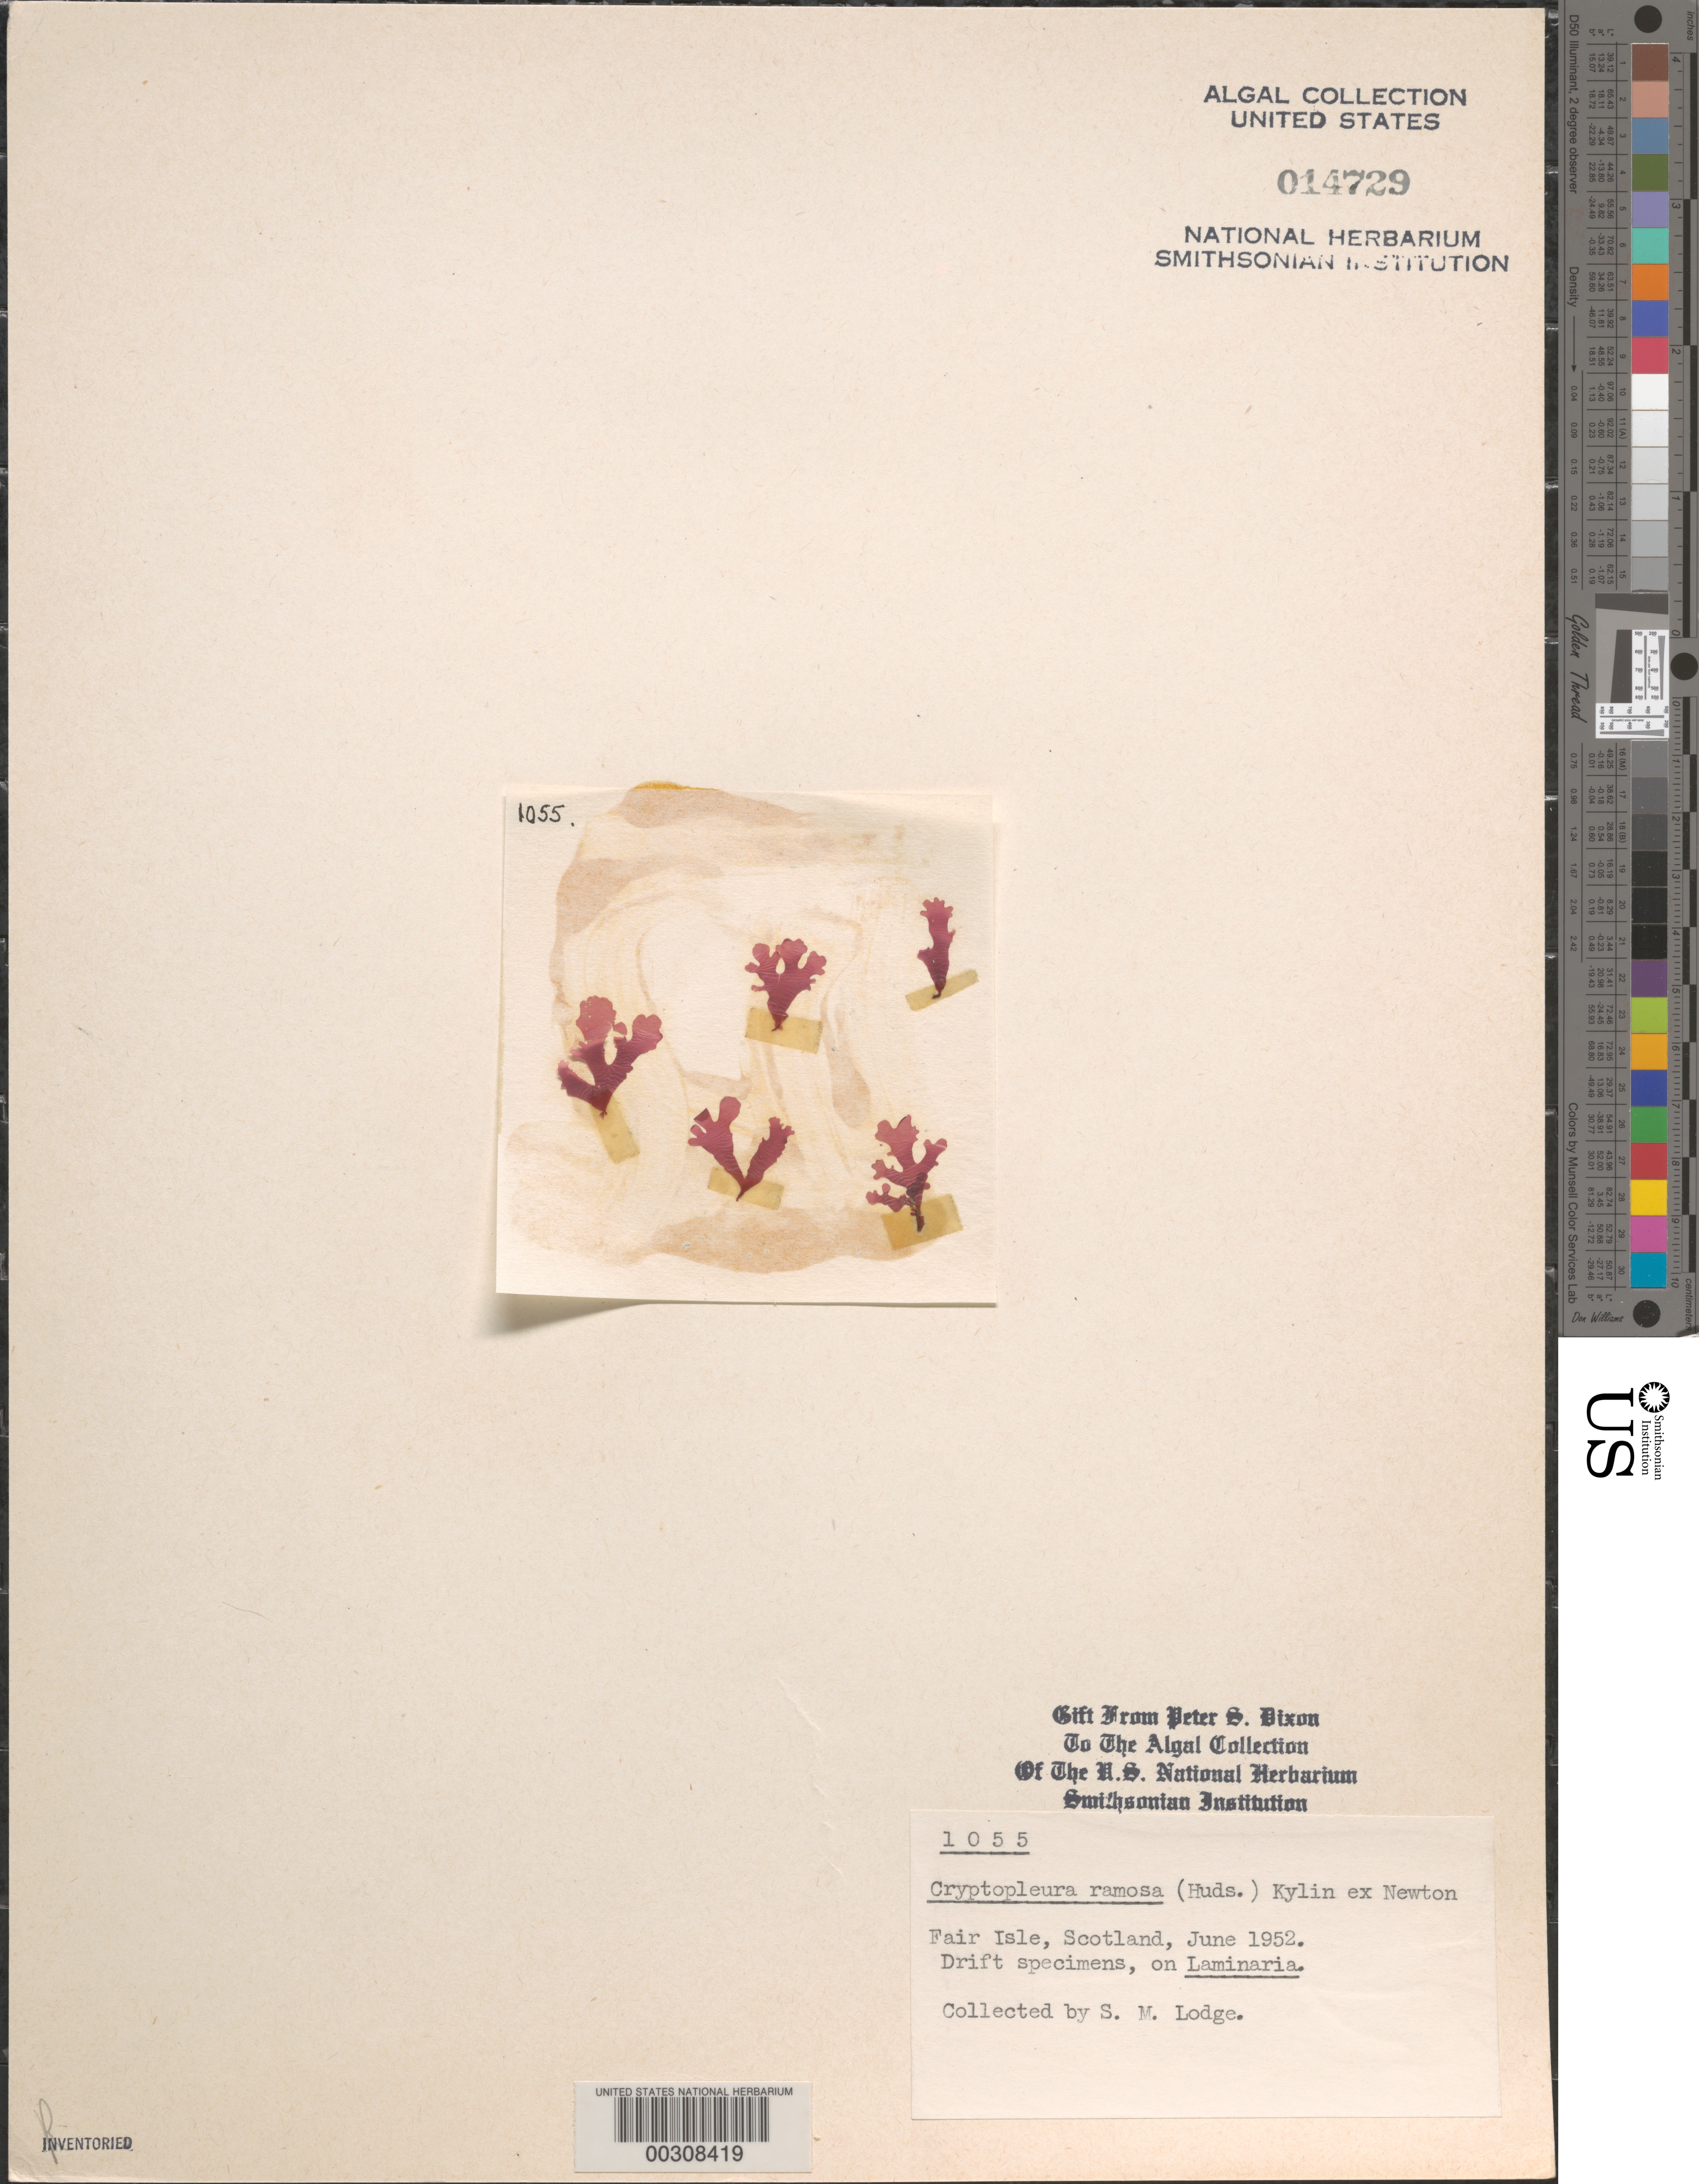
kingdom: Plantae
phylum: Rhodophyta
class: Florideophyceae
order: Ceramiales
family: Delesseriaceae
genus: Cryptopleura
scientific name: Cryptopleura ramosa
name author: (Huds.) L.M. Newton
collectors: S. Lodge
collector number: PSD 1055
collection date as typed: Jun 1952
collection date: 1952-06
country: United Kingdom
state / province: Scotland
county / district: Shetland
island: Fair Isle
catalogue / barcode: US 14729